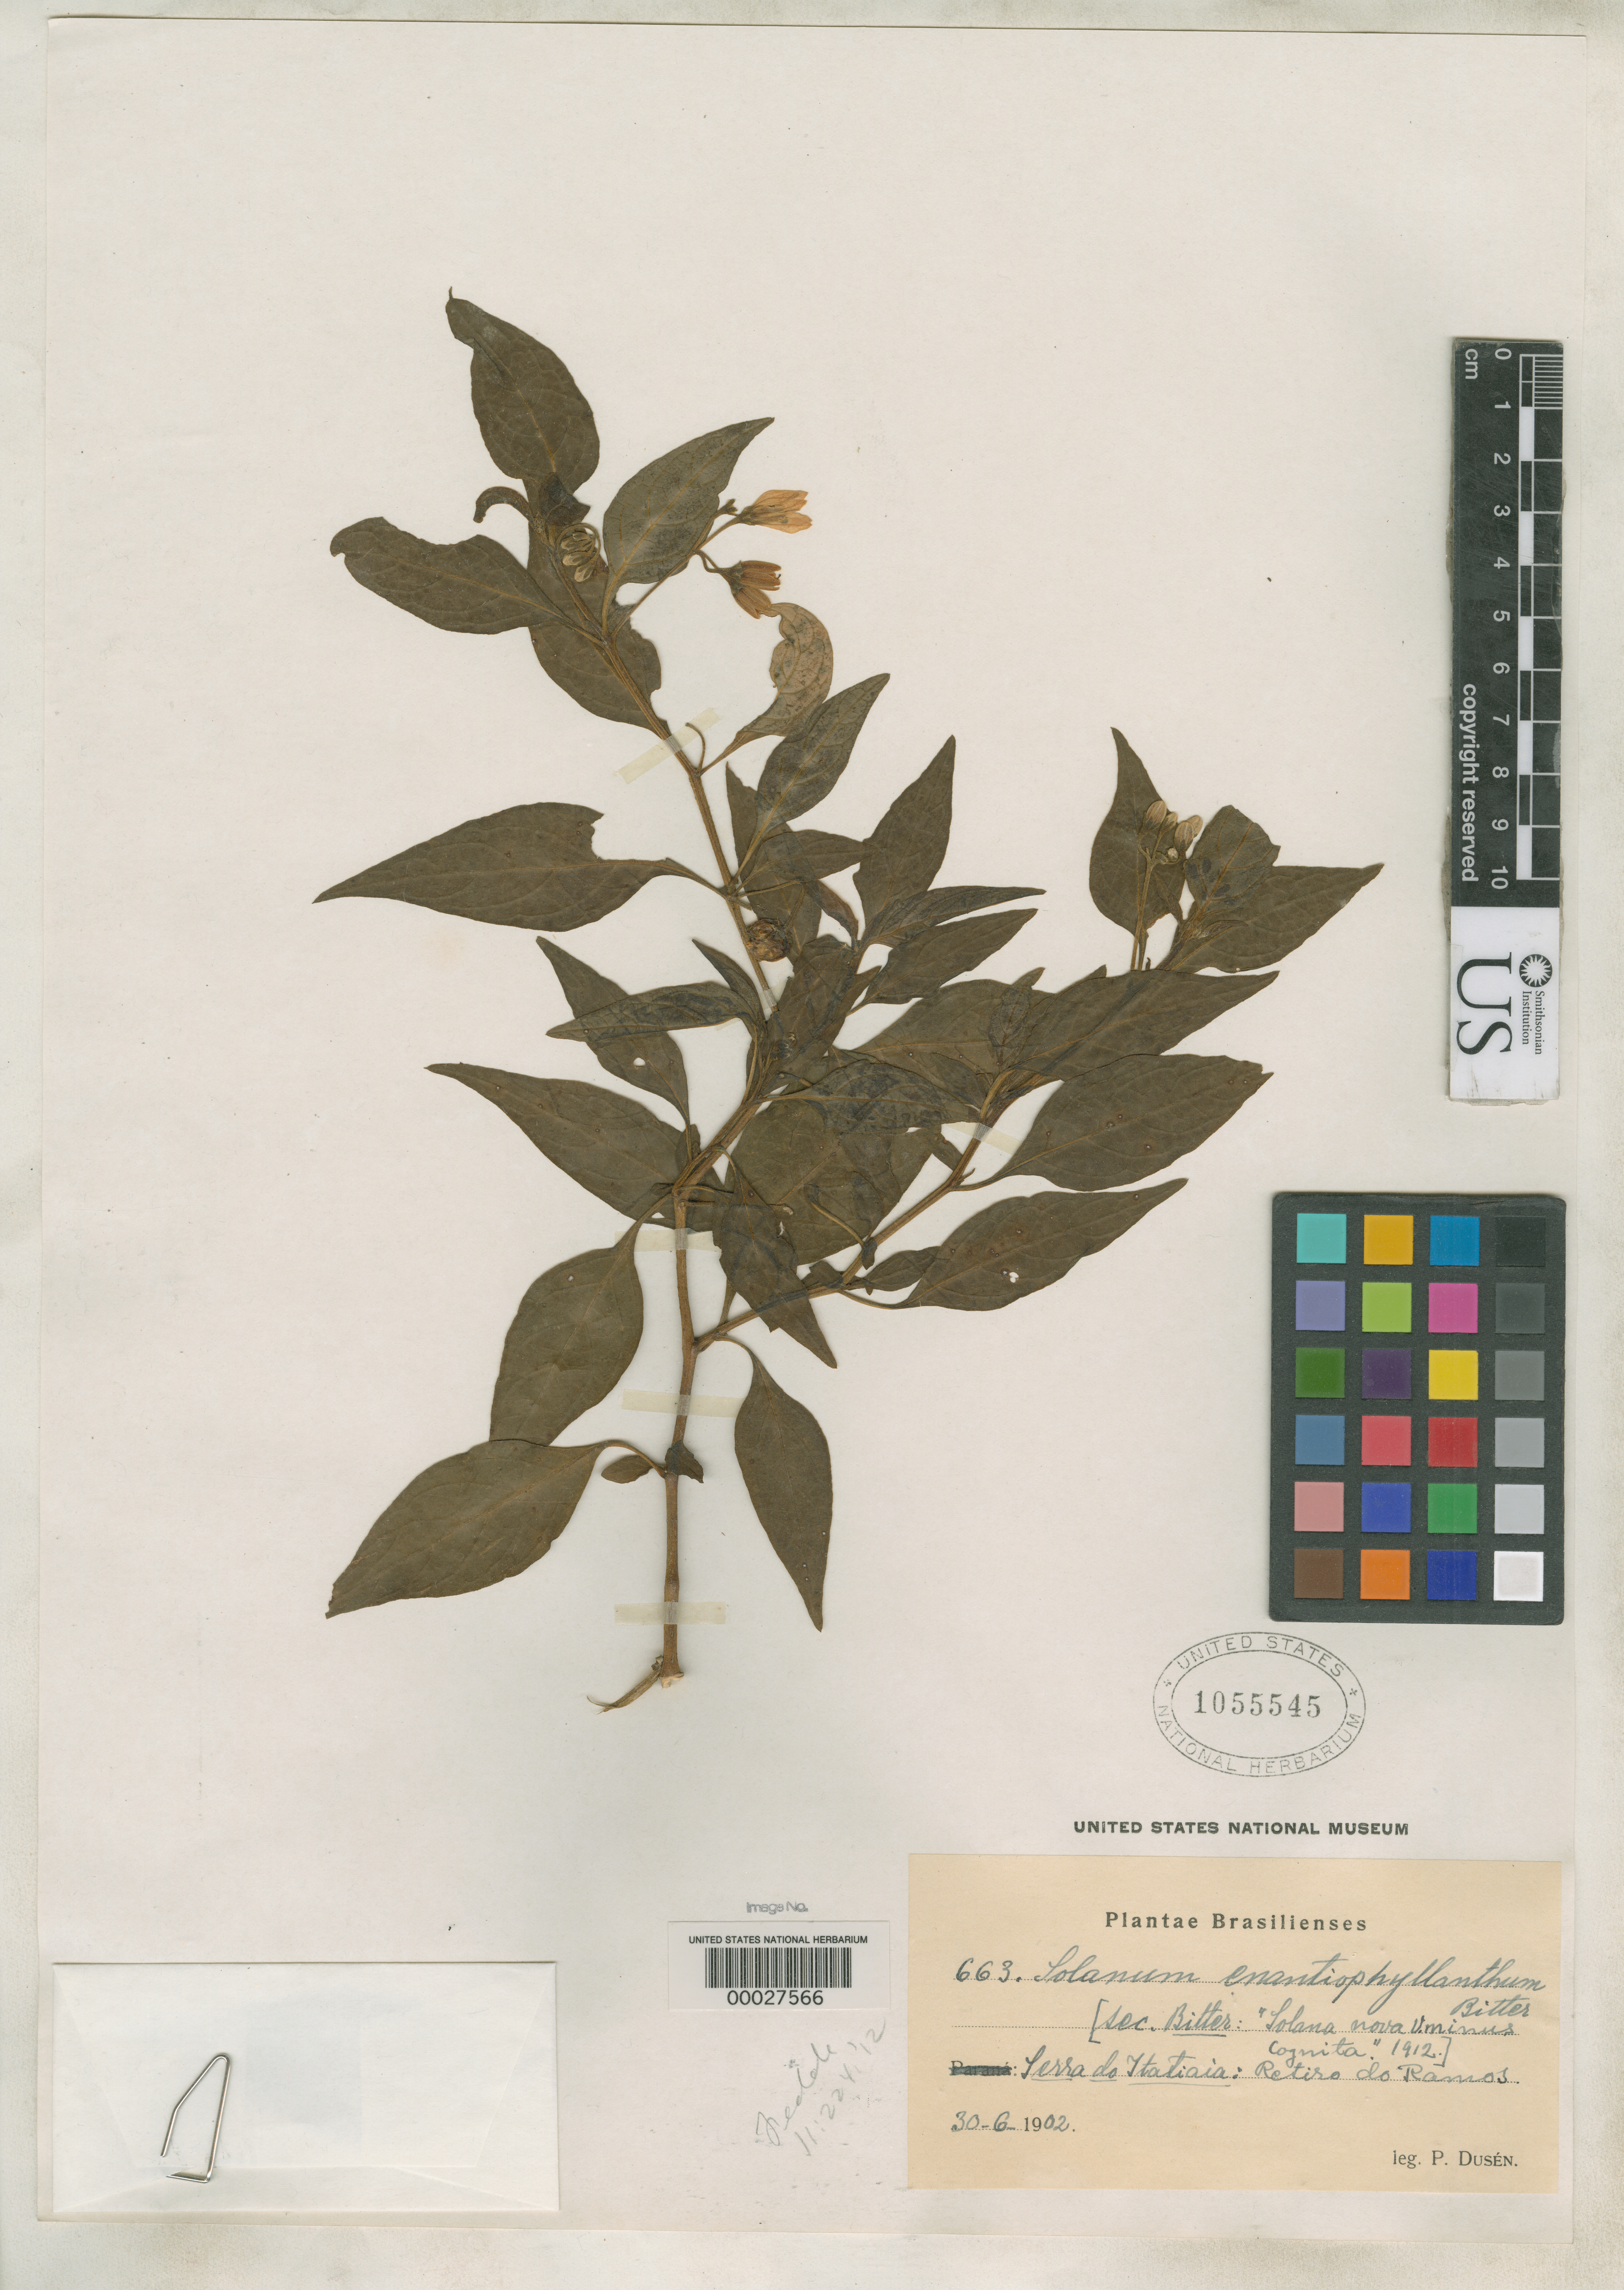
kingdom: Plantae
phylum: Tracheophyta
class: Magnoliopsida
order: Solanales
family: Solanaceae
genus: Solanum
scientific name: Solanum enantiophyllanthum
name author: Bitter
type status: Isotype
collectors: P. Dusén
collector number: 663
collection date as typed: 30 Jun 1902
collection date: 1902-06-30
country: Brazil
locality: Serra do Itatiaia, Retiro do Ramos.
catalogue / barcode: US 1055545